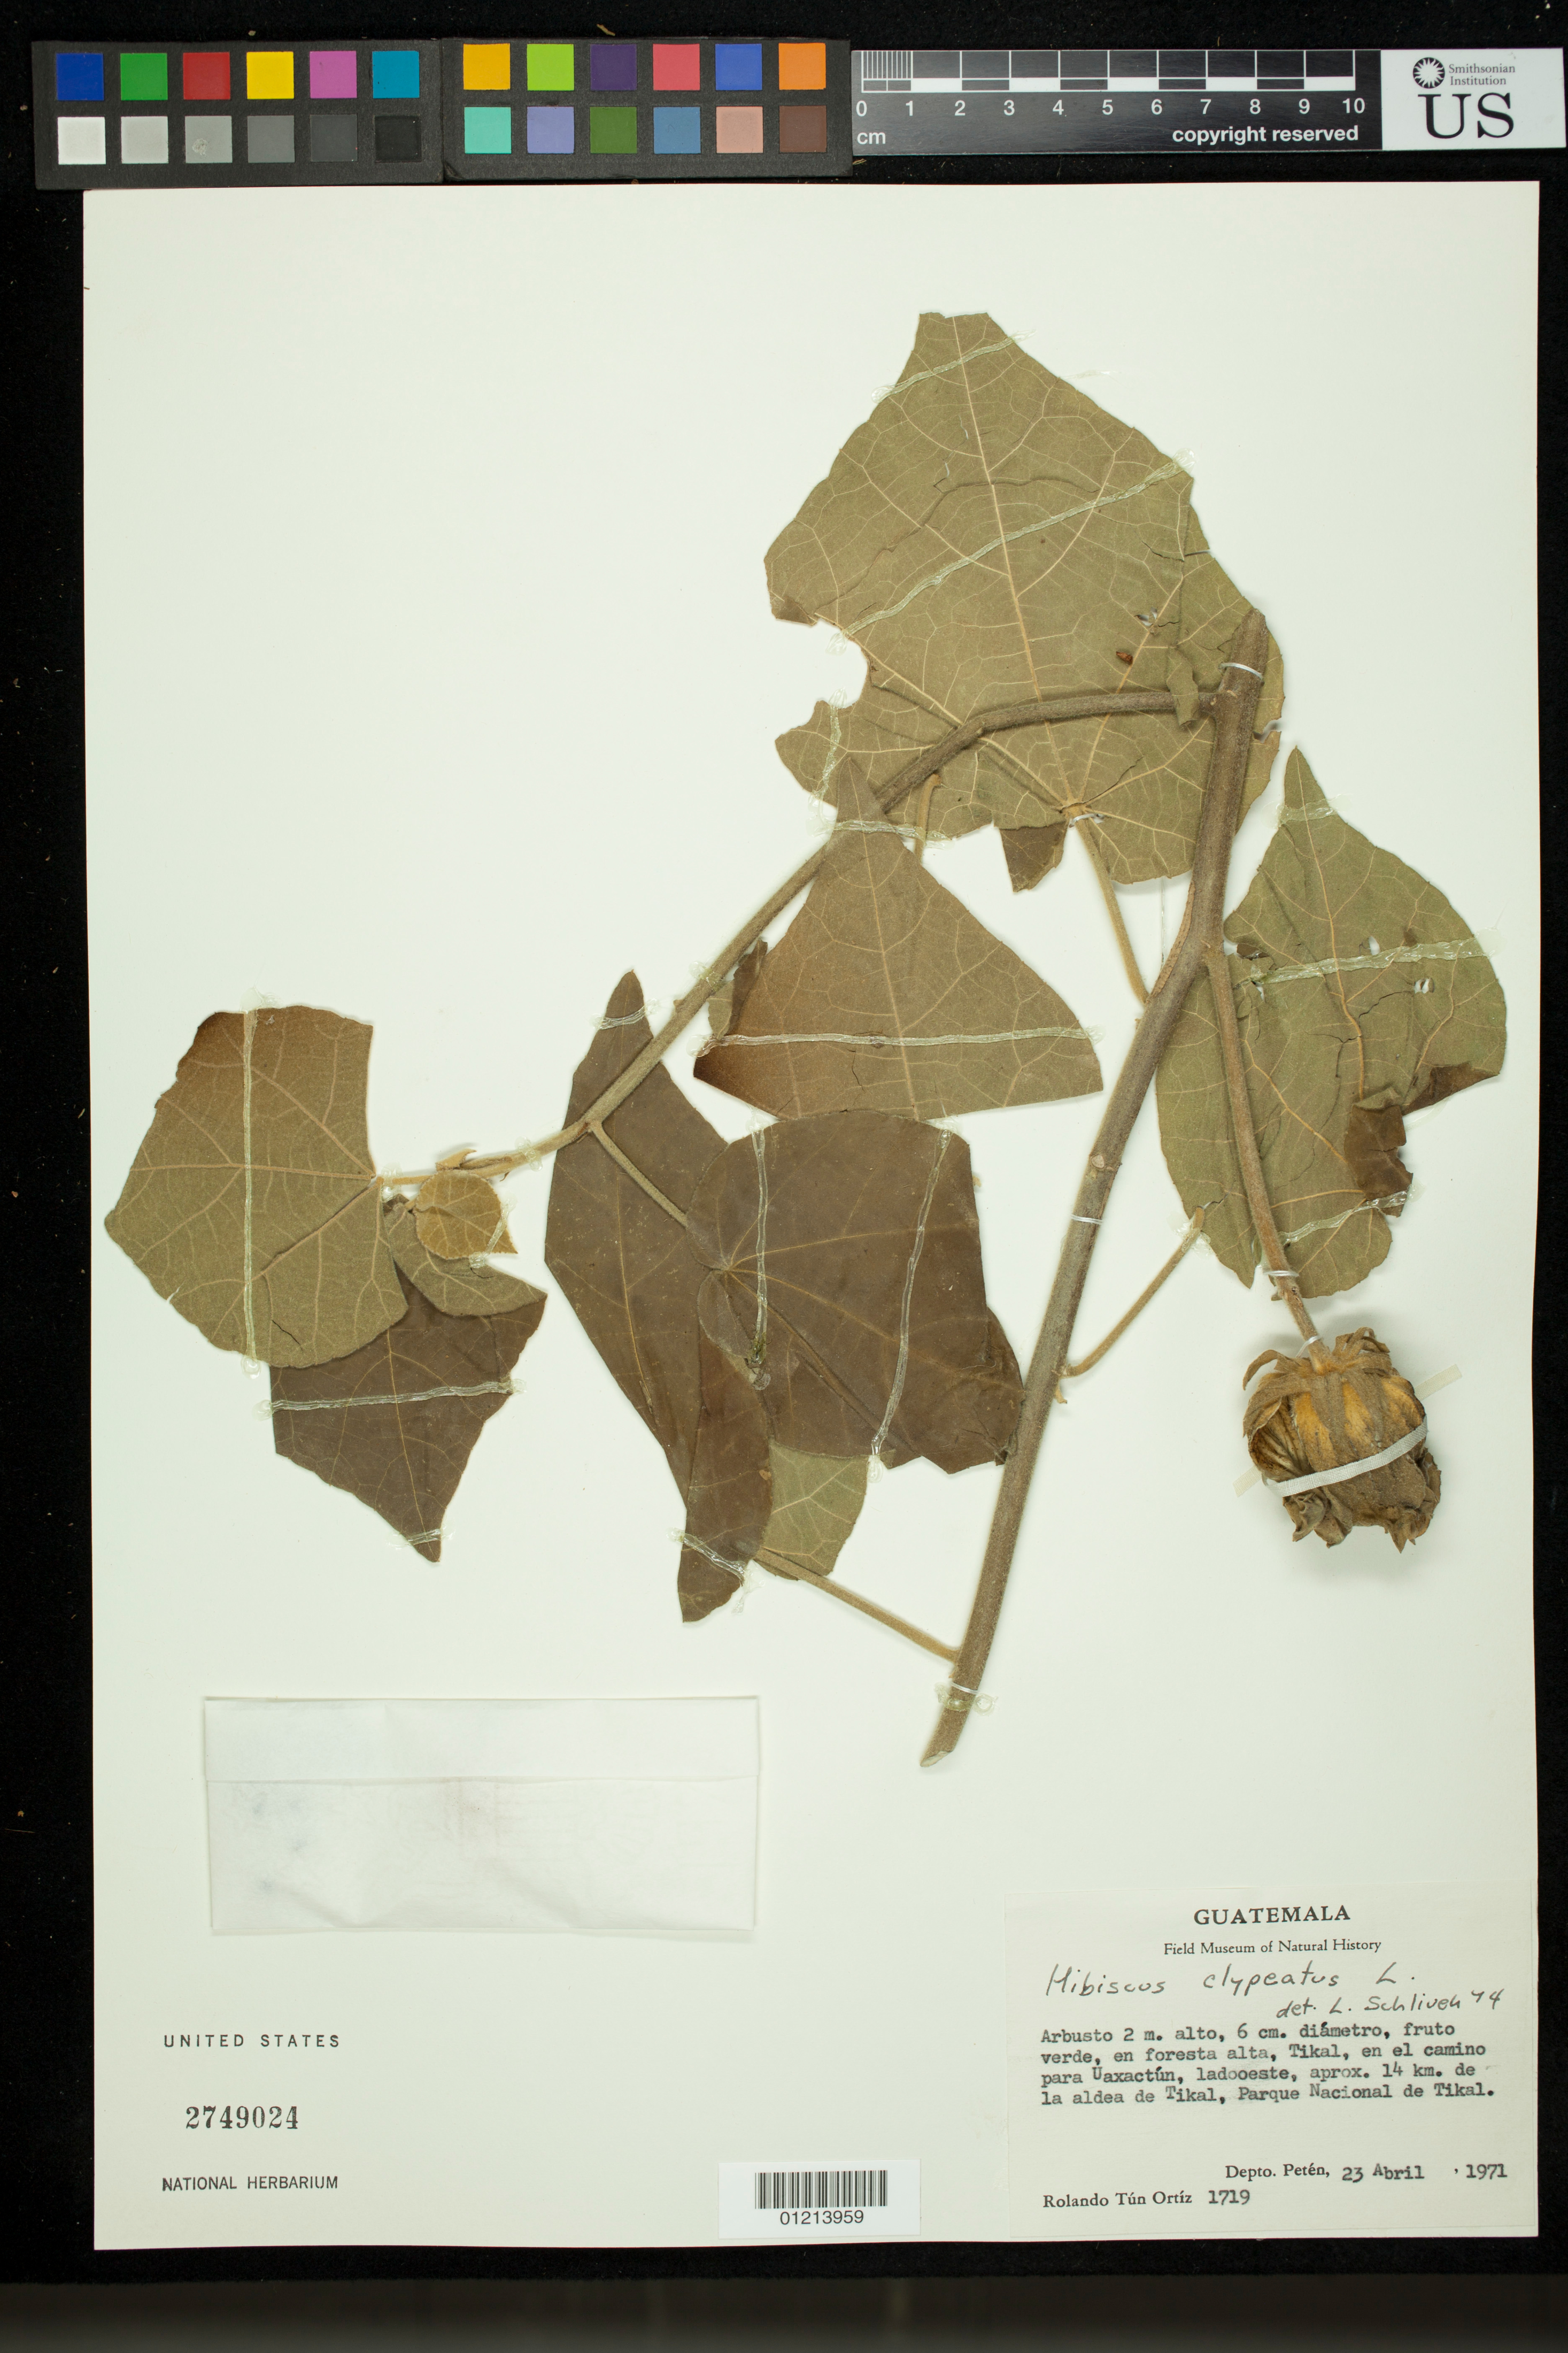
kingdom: Plantae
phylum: Tracheophyta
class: Magnoliopsida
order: Malvales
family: Malvaceae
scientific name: Blanchardia clypeata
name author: (L.) M.M. Hanes & R.L. Barrett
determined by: Dorr, L. J., (BOT), Smithsonian Institution - National Museum of Natural History (UNITED STATES)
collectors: R. Tún Ortíz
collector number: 1719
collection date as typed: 23 Apr 1971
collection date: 1971-04-23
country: Guatemala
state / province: El Petén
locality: En foresta alta, Tikal, en el camino para Uaxactún, ladooeste, aprox. 14 km. de la aldea de Tikal, Parque Nacional de Tikal. Petén.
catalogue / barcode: US 2749024